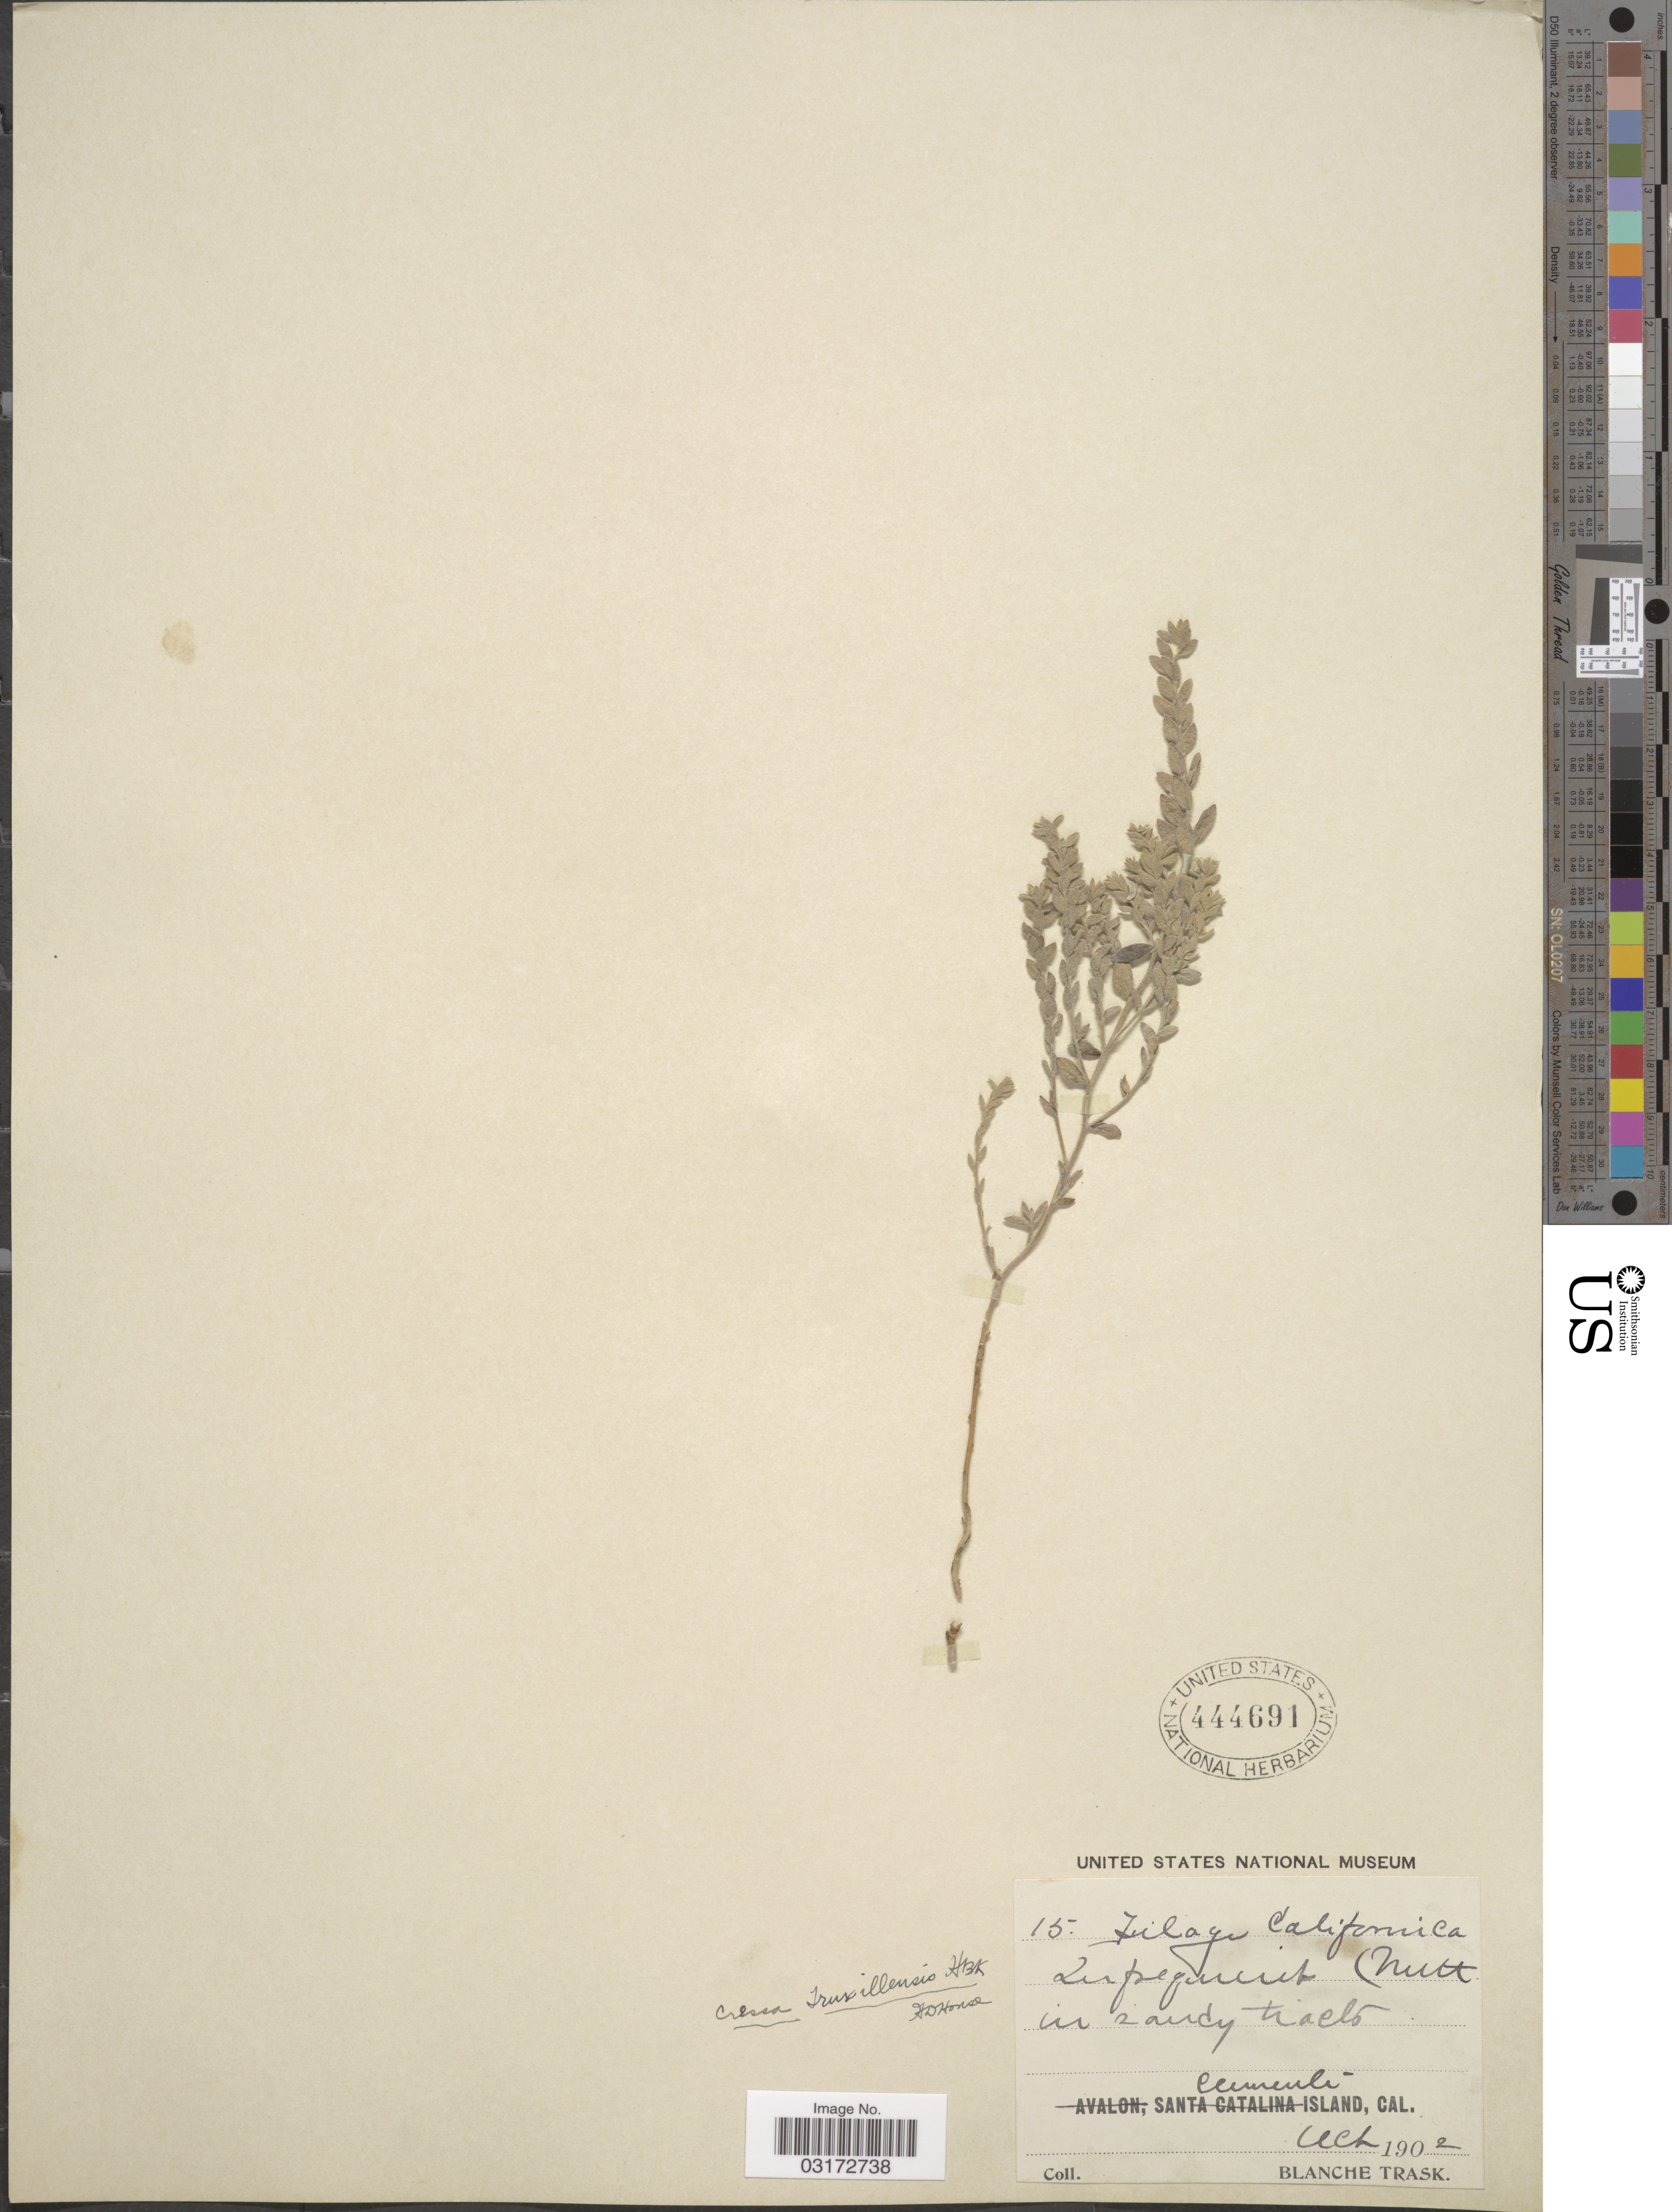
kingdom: Plantae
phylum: Tracheophyta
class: Magnoliopsida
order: Solanales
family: Convolvulaceae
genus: Cressa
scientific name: Cressa truxillensis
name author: Kunth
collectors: B. Trask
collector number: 15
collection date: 1902-03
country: United States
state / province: California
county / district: Orange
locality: Clemente.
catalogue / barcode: US 444691